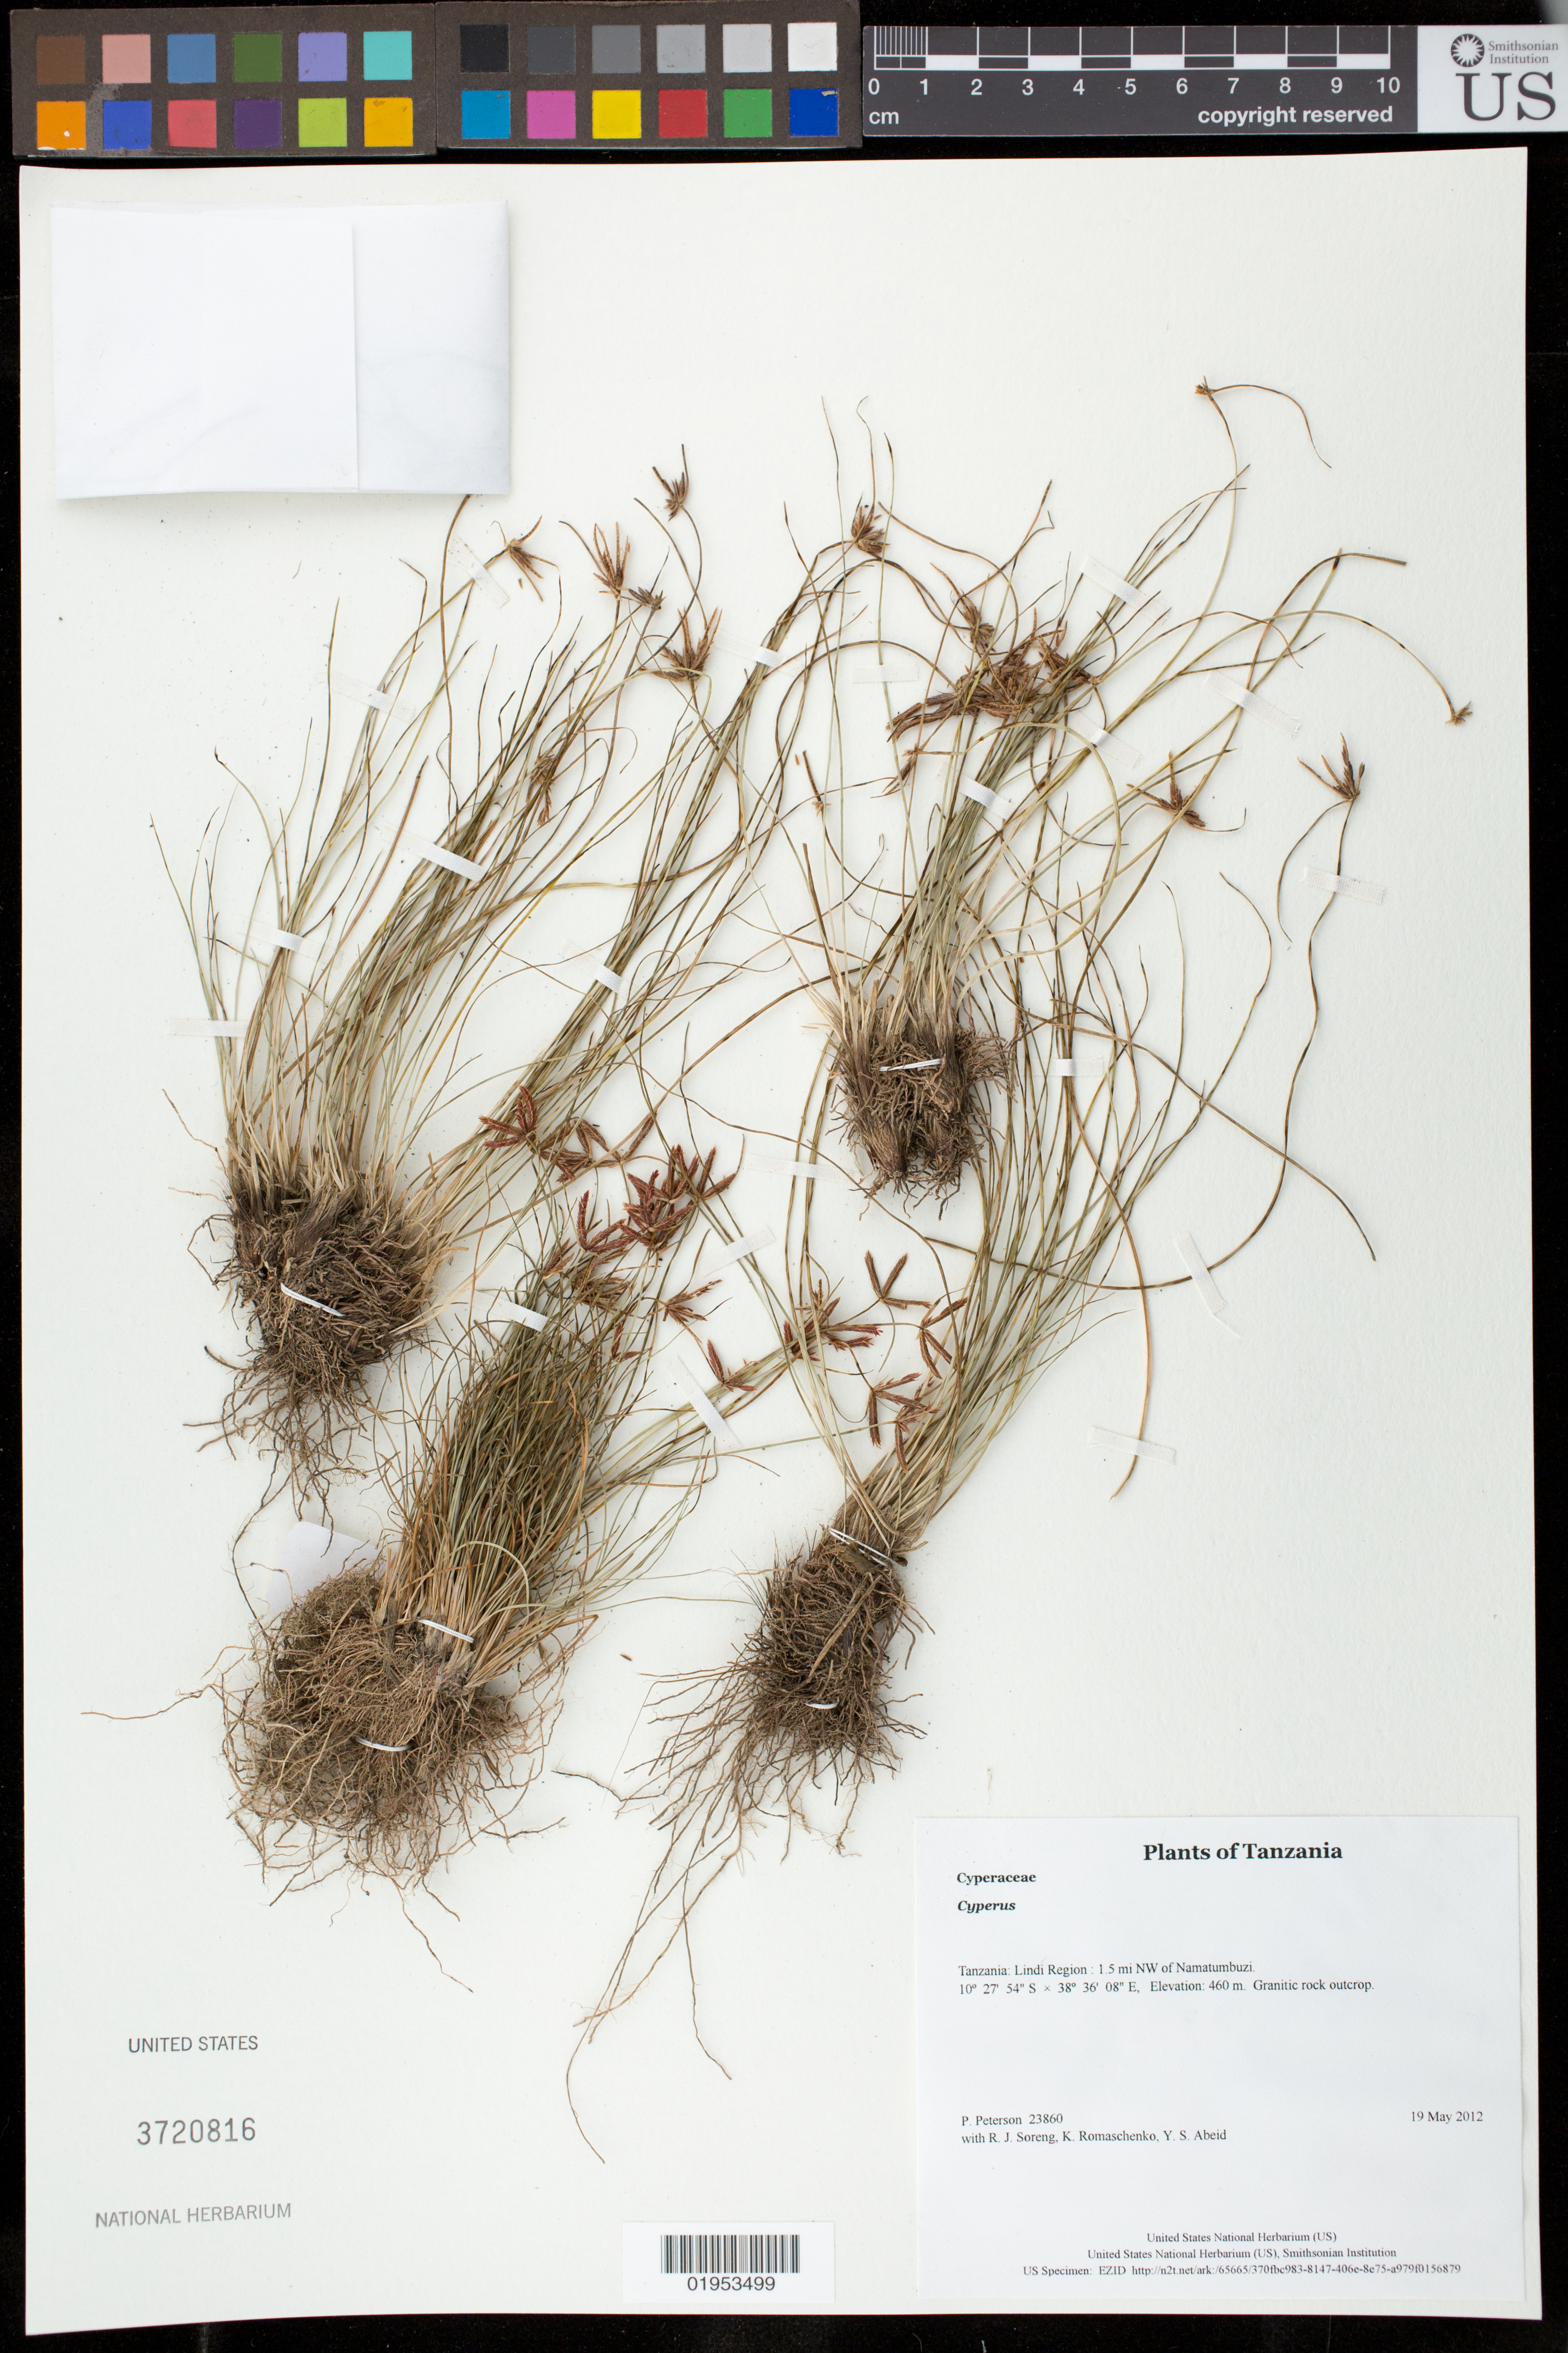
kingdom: Plantae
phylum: Tracheophyta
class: Liliopsida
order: Poales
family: Cyperaceae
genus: Cyperus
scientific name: Cyperus sp.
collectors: P. M. Peterson, R. J. Soreng, K. Romaschenko & Y. Abeid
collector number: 23860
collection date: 2012-05-19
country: Tanzania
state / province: Lindi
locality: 1.5 mi NW of Namatumbuzi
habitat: Granitic rock outcrop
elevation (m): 460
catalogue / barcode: US 3720816